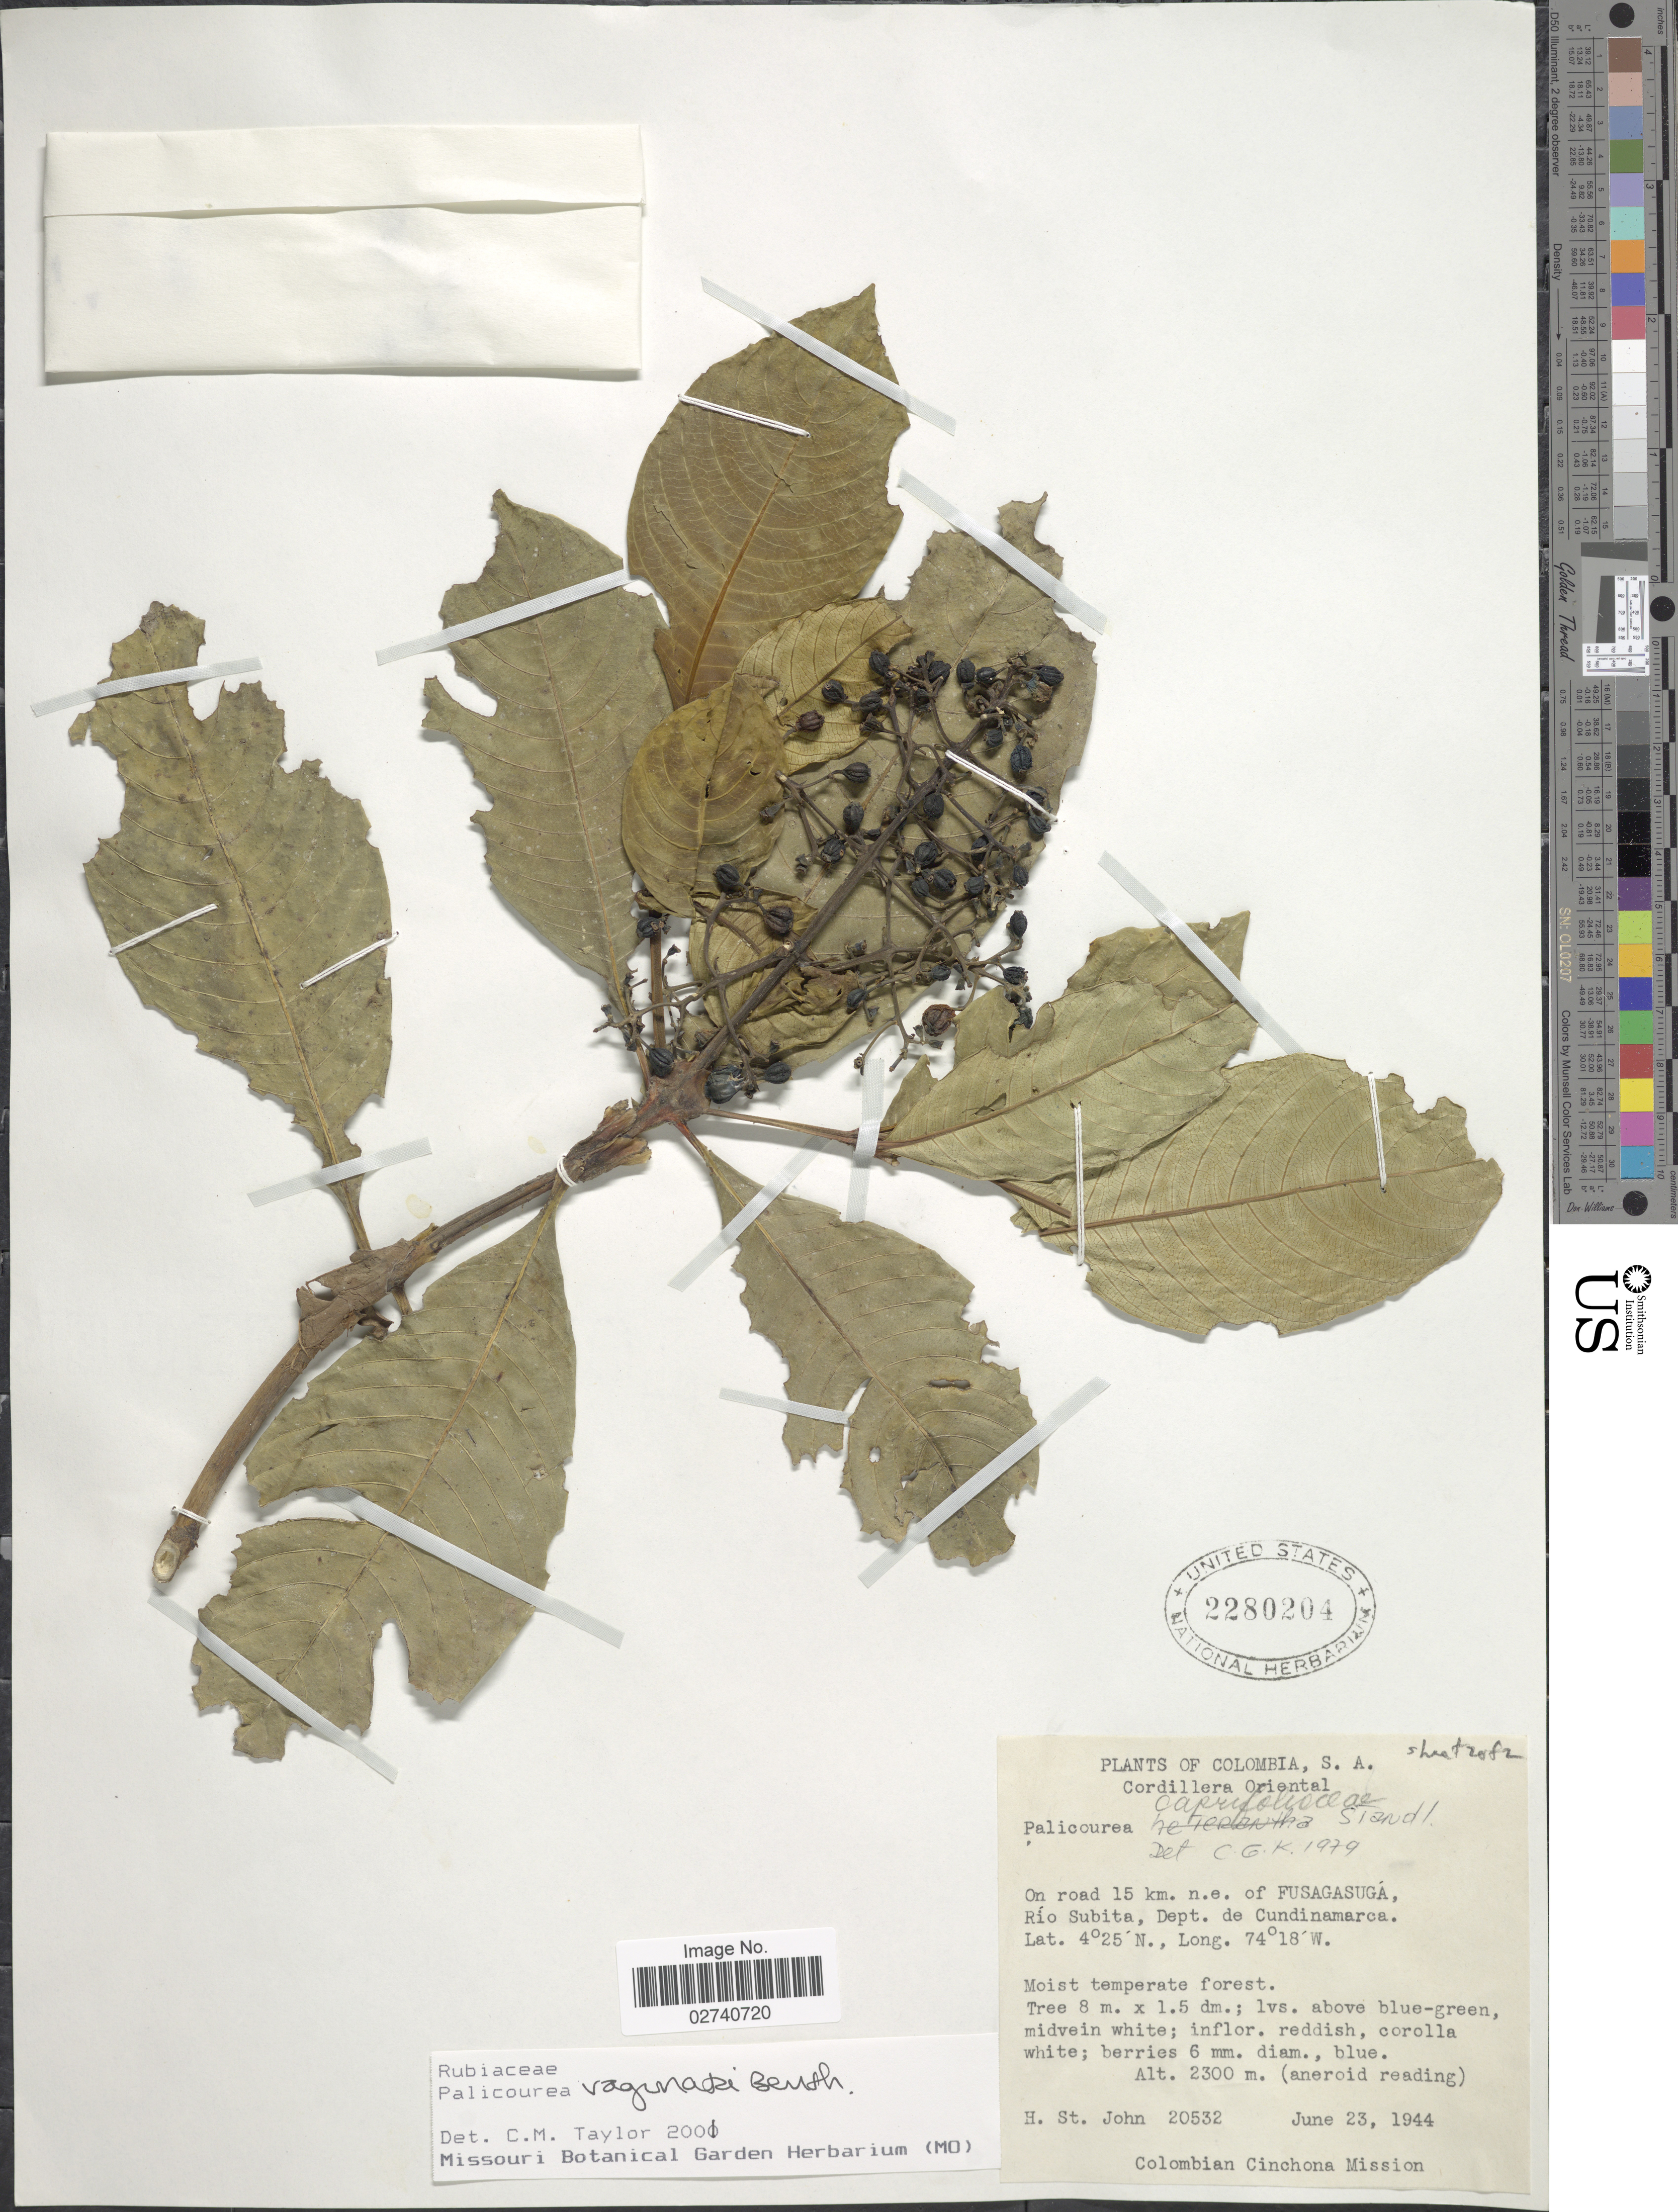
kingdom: Plantae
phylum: Tracheophyta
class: Magnoliopsida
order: Gentianales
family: Rubiaceae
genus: Palicourea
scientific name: Palicourea vaginata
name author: Benth.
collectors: H. St. John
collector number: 20532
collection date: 1944-06-23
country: Colombia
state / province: Cundinamarca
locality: Cordillera Oriental. On road 15 km. n.e. of Fusagasuga, Rio Subita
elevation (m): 2300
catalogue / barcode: US 2280204